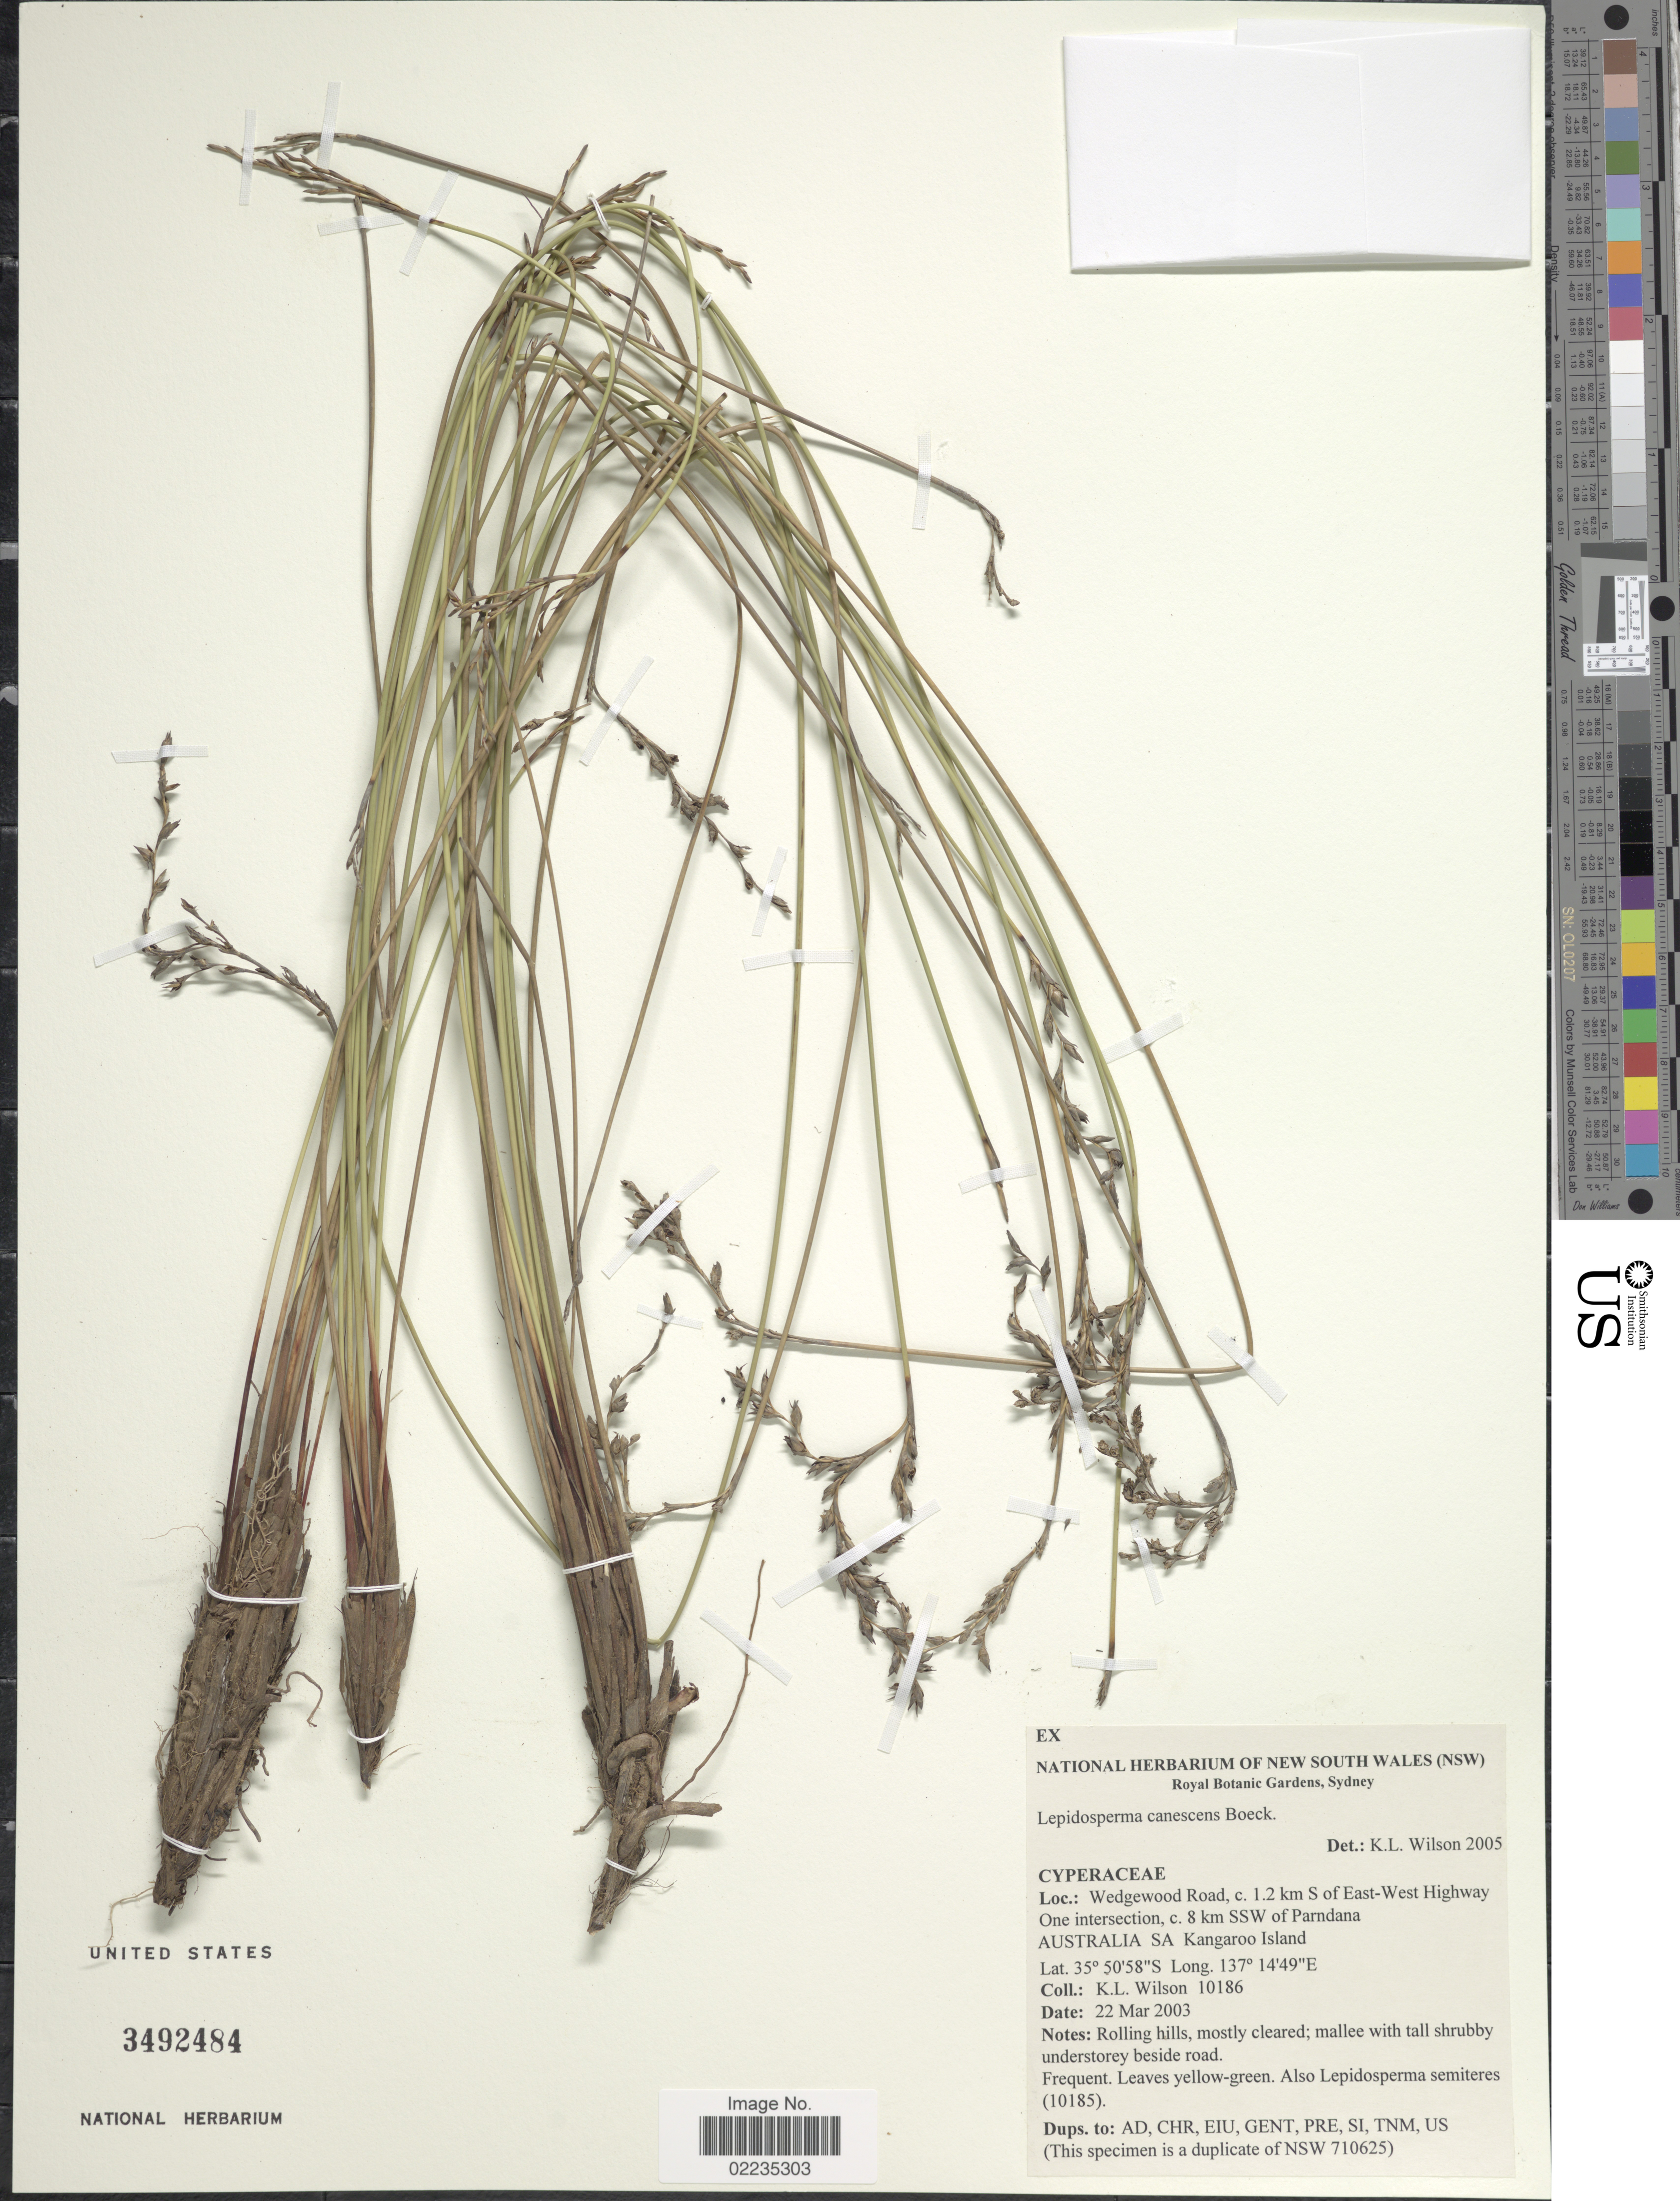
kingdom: Plantae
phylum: Tracheophyta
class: Liliopsida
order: Poales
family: Cyperaceae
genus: Lepidosperma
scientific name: Lepidosperma canescens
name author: Boeckeler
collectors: K. L. Wilson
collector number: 10186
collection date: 2003-03-22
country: Australia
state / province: South Australia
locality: Wedgewood Road, 1.2 km S of East-West Highway, One intersection, 8 km SSW of Parndana, Australia SA Kangaroo Island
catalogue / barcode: US 3492484